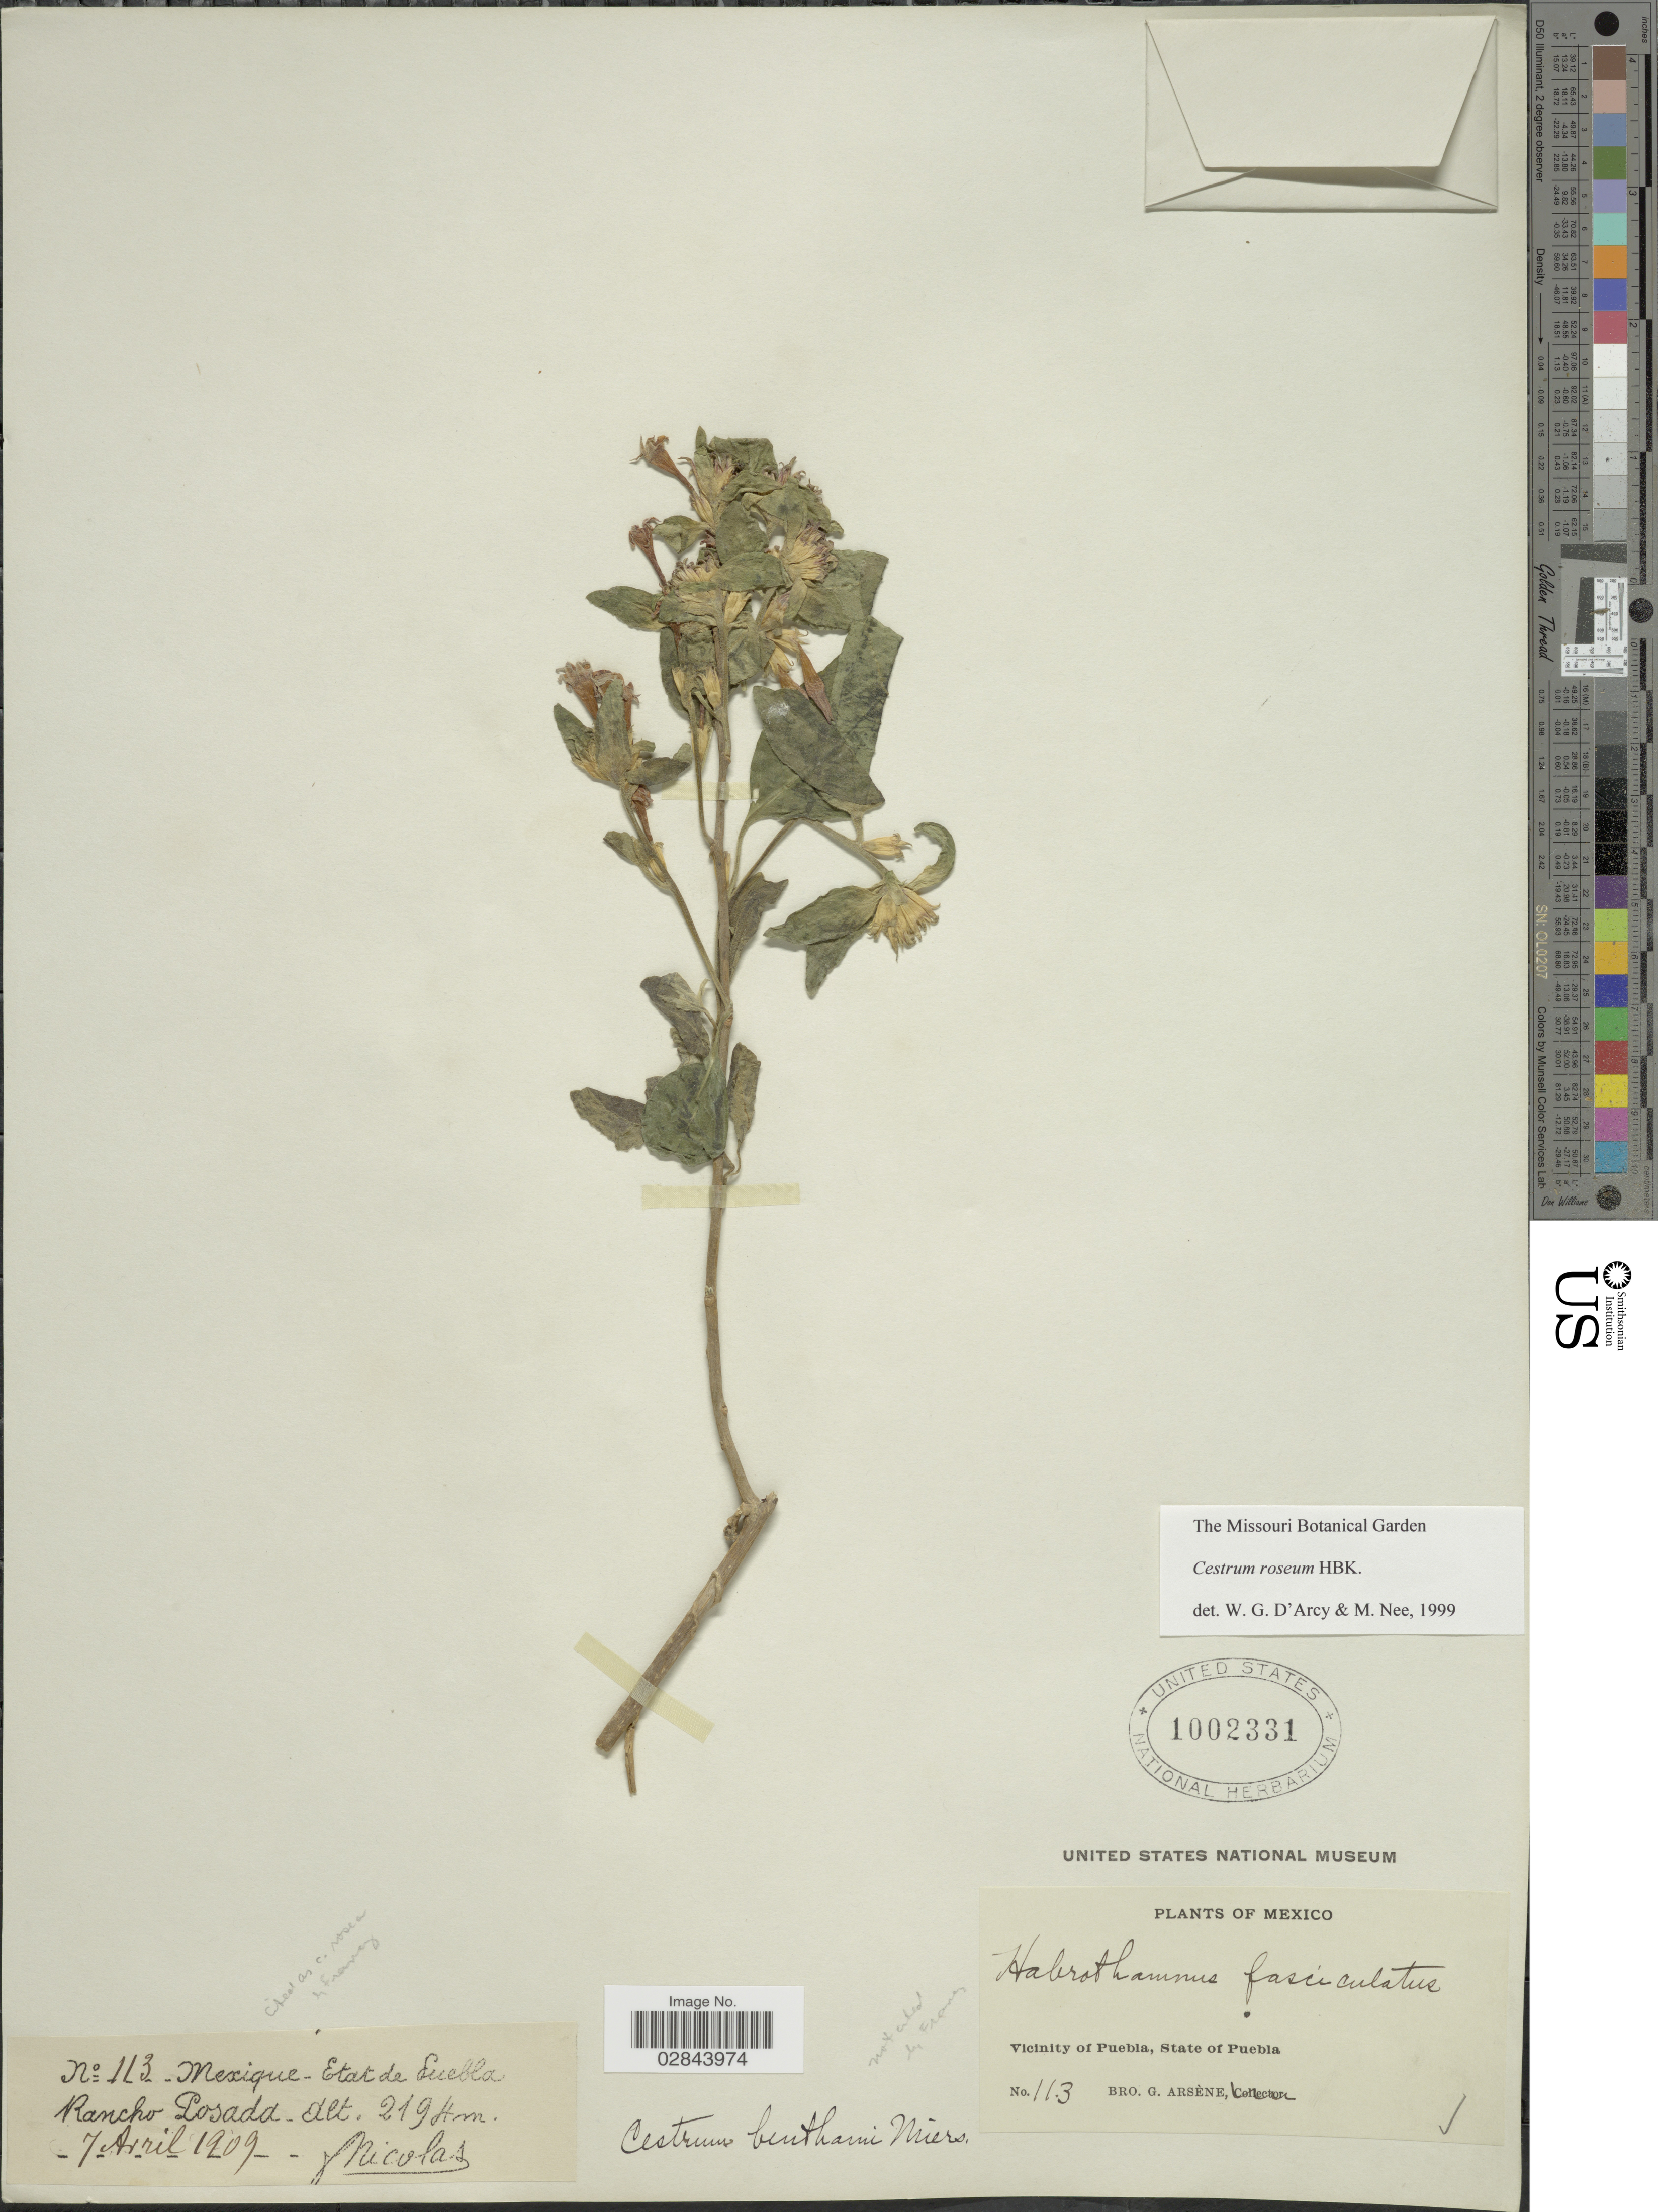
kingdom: Plantae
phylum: Tracheophyta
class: Magnoliopsida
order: Solanales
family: Solanaceae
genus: Cestrum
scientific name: Cestrum roseum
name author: Kunth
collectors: Bro. G. Arsène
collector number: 113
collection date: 1909-04-07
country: Mexico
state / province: Puebla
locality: Vicinity of Puebla. Rancho Posada.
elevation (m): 2194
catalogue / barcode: US 1002331